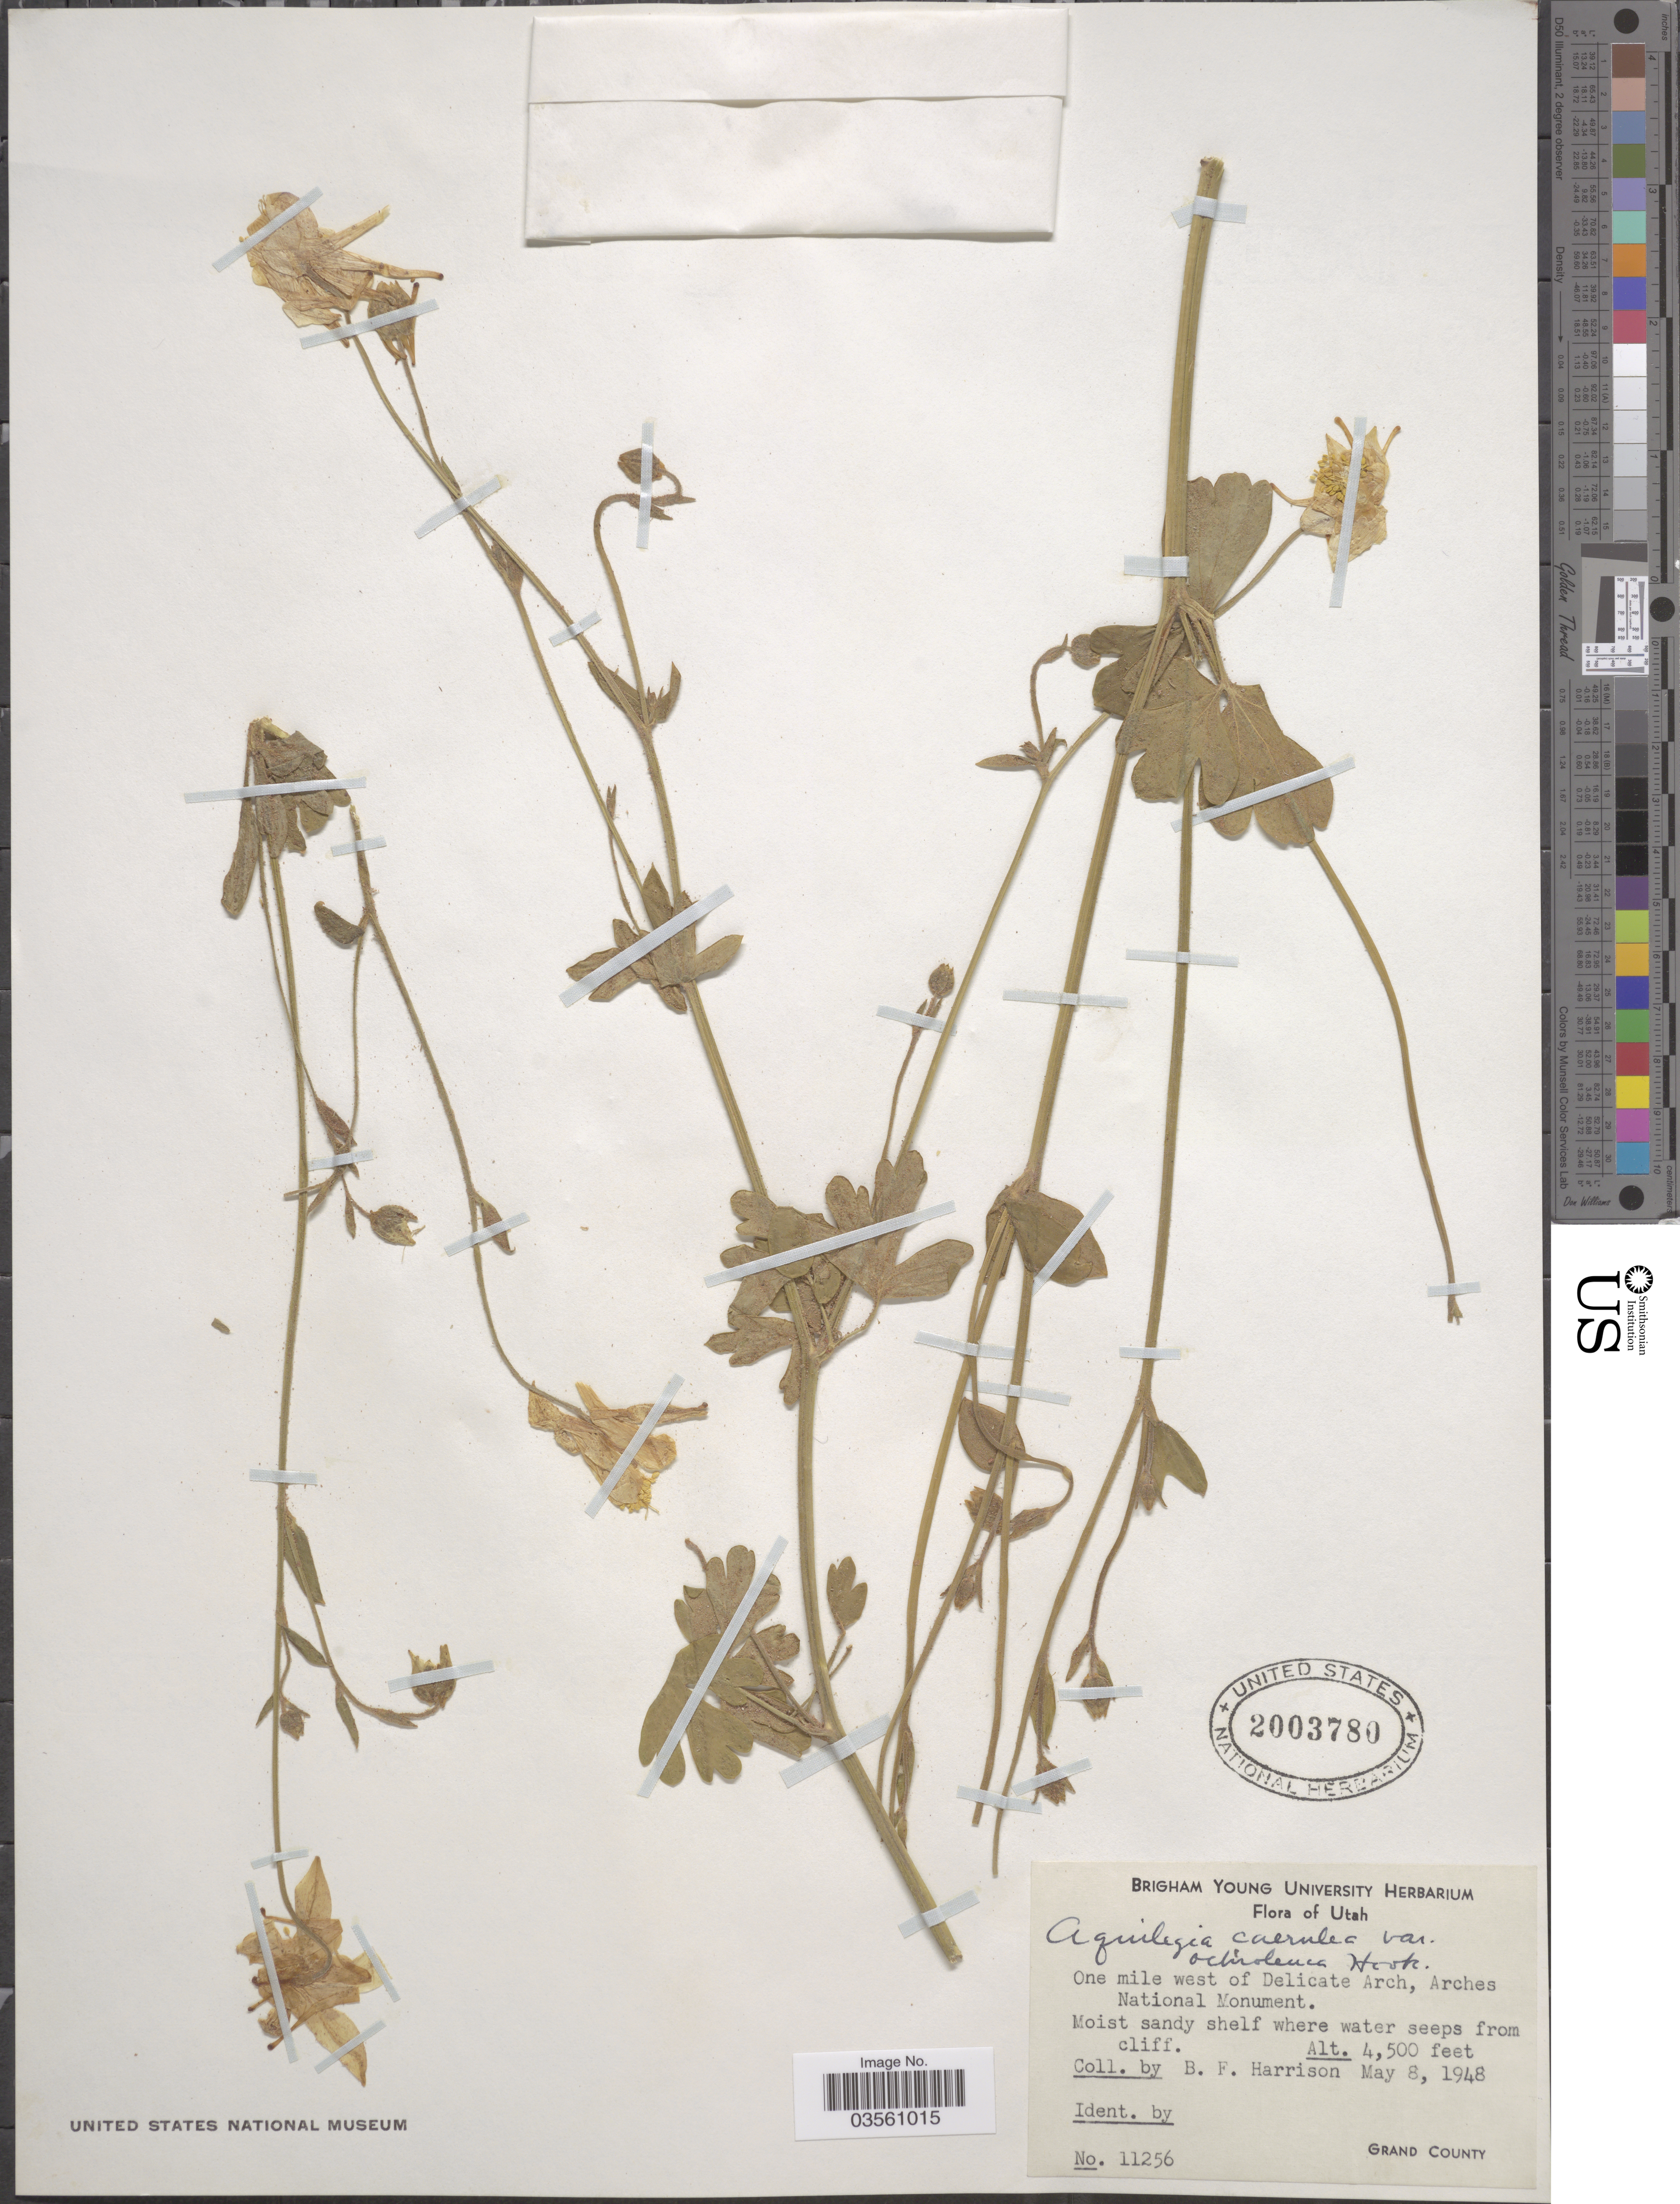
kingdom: Plantae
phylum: Tracheophyta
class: Magnoliopsida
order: Ranunculales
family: Ranunculaceae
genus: Aquilegia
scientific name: Aquilegia coerulea var. ochroleuca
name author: Hook.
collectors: B. F. Harrison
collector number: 11256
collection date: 1948-05-08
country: United States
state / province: Utah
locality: One mile west of Delicate Arch, Arches National Monument. Grand County.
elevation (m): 1372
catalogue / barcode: US 2003780